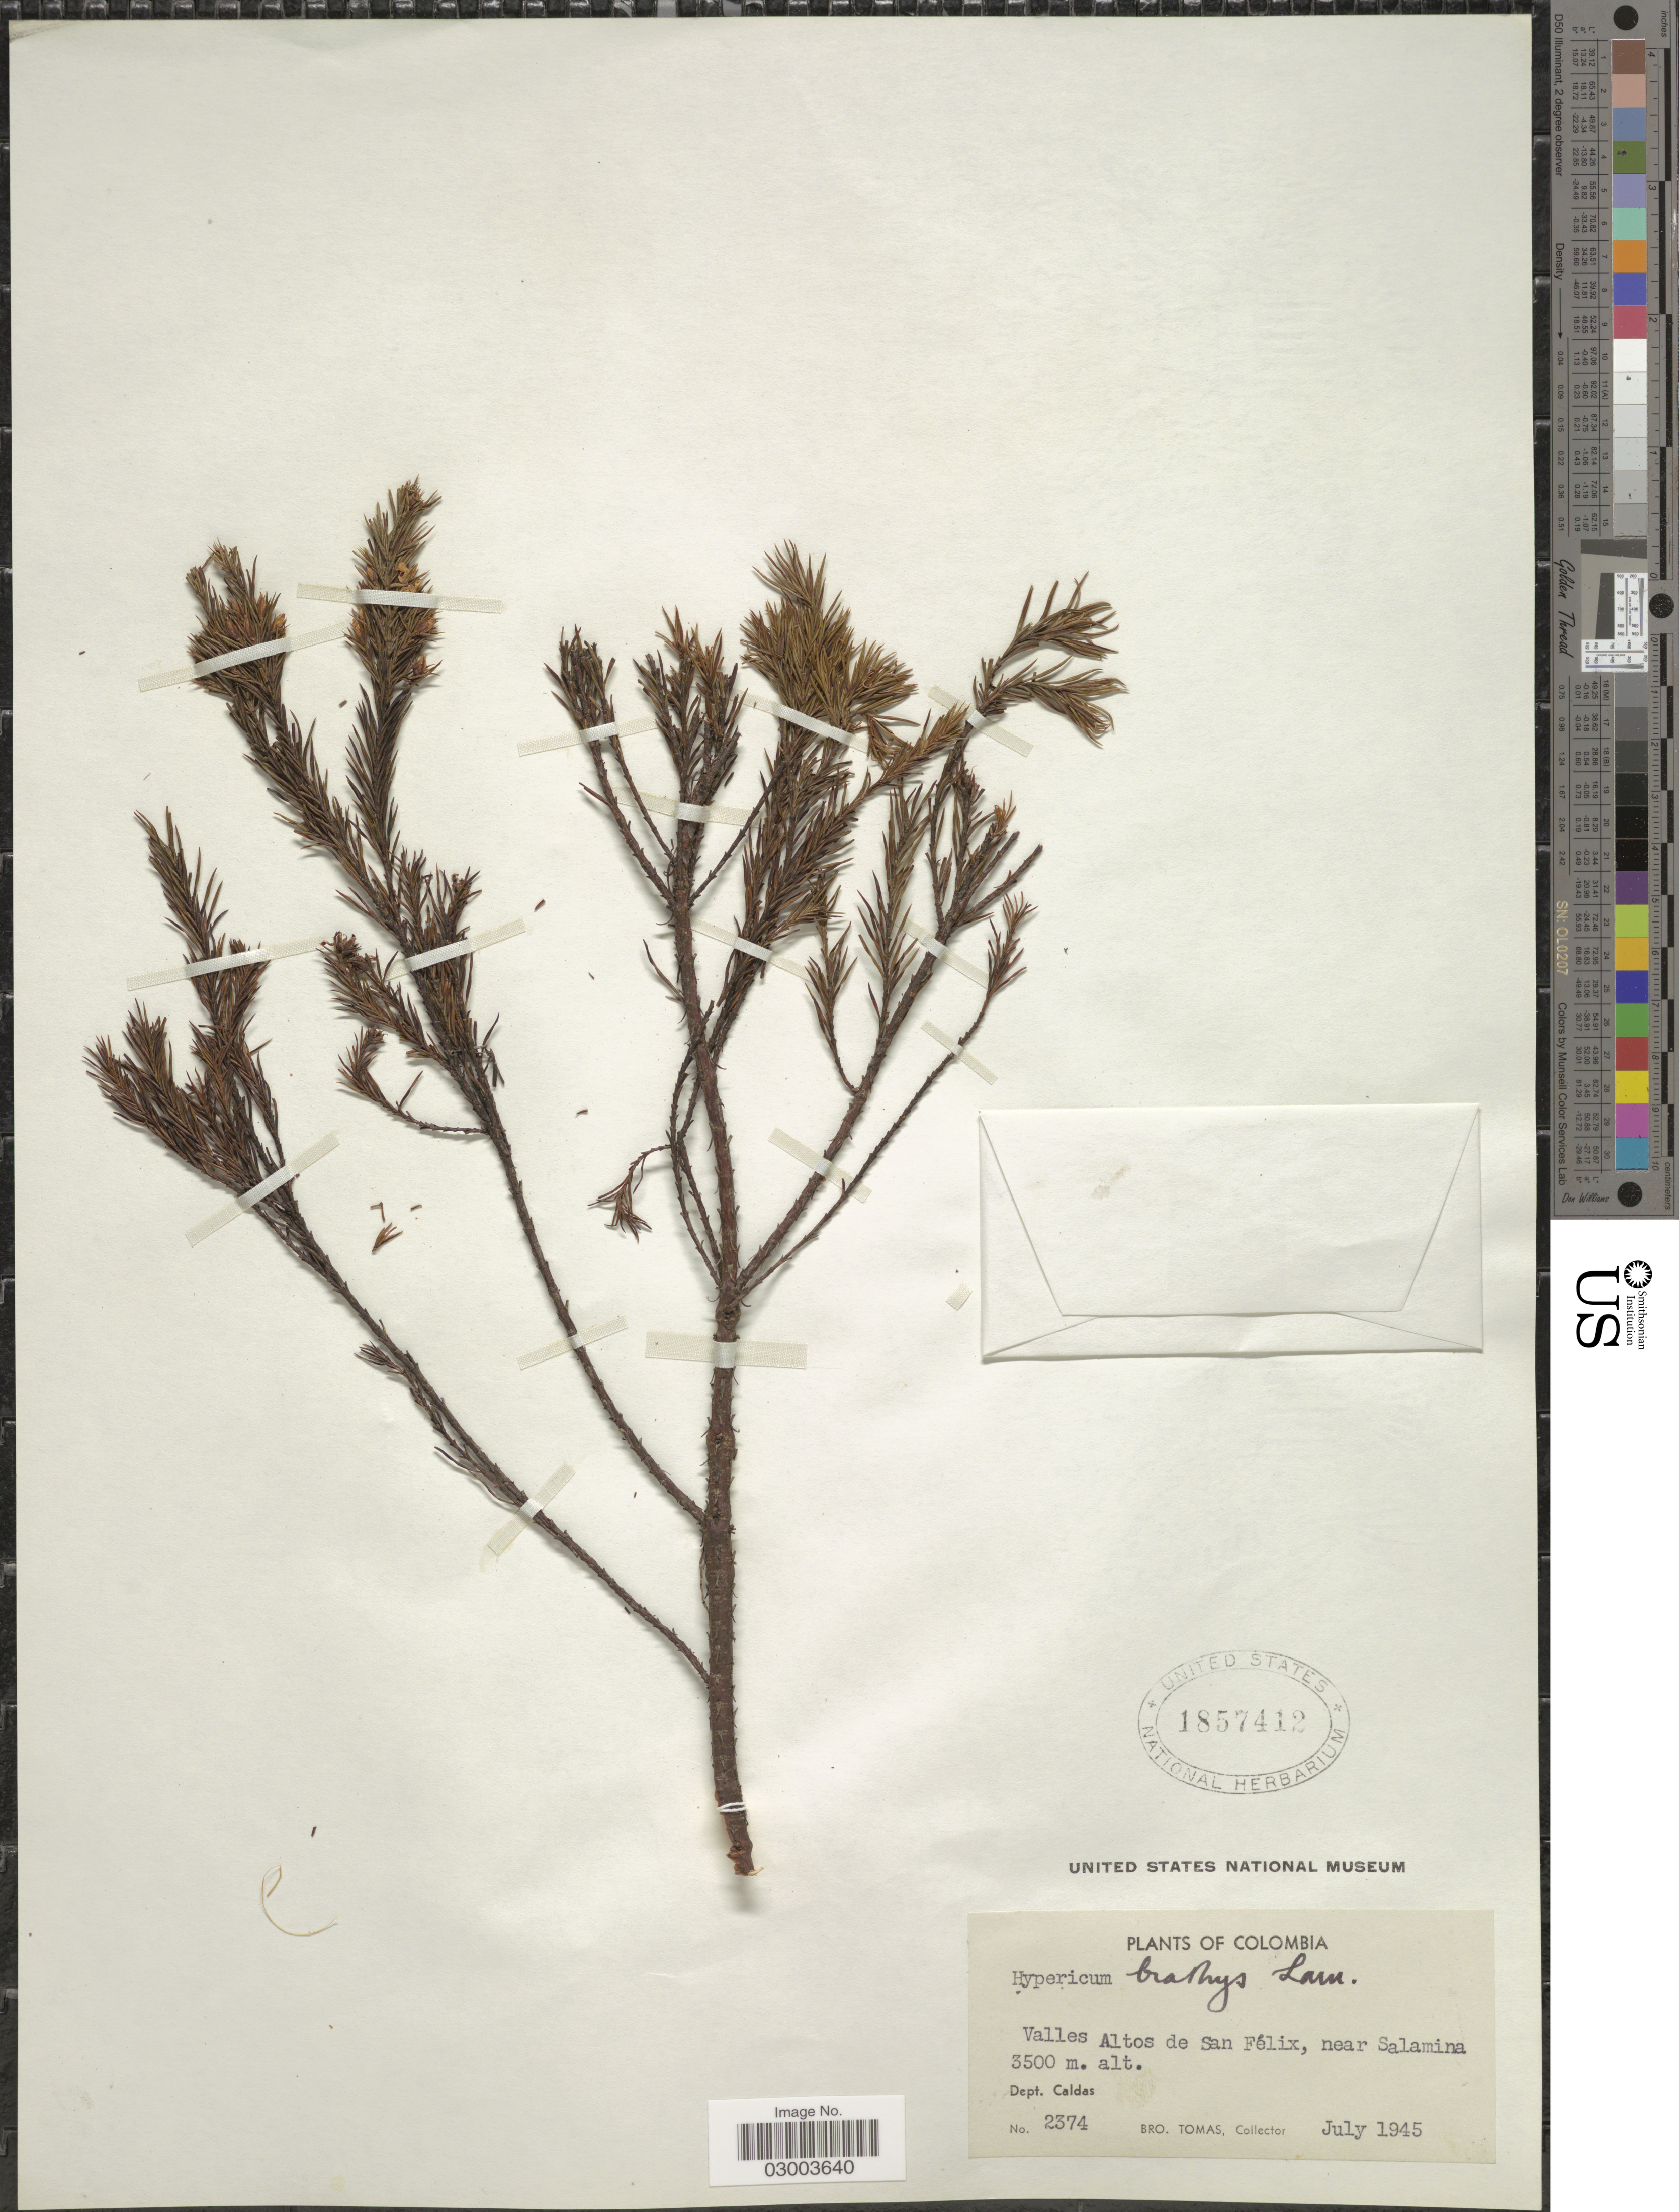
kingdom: Plantae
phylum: Tracheophyta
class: Magnoliopsida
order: Malpighiales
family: Hypericaceae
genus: Hypericum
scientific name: Hypericum juniperinum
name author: Kunth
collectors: B. Tomas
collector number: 2374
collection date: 1945-07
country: Colombia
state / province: Caldas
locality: Valles Altos de San Félix, near Salamina. Dept. Caldas.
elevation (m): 3500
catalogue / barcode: US 1857412